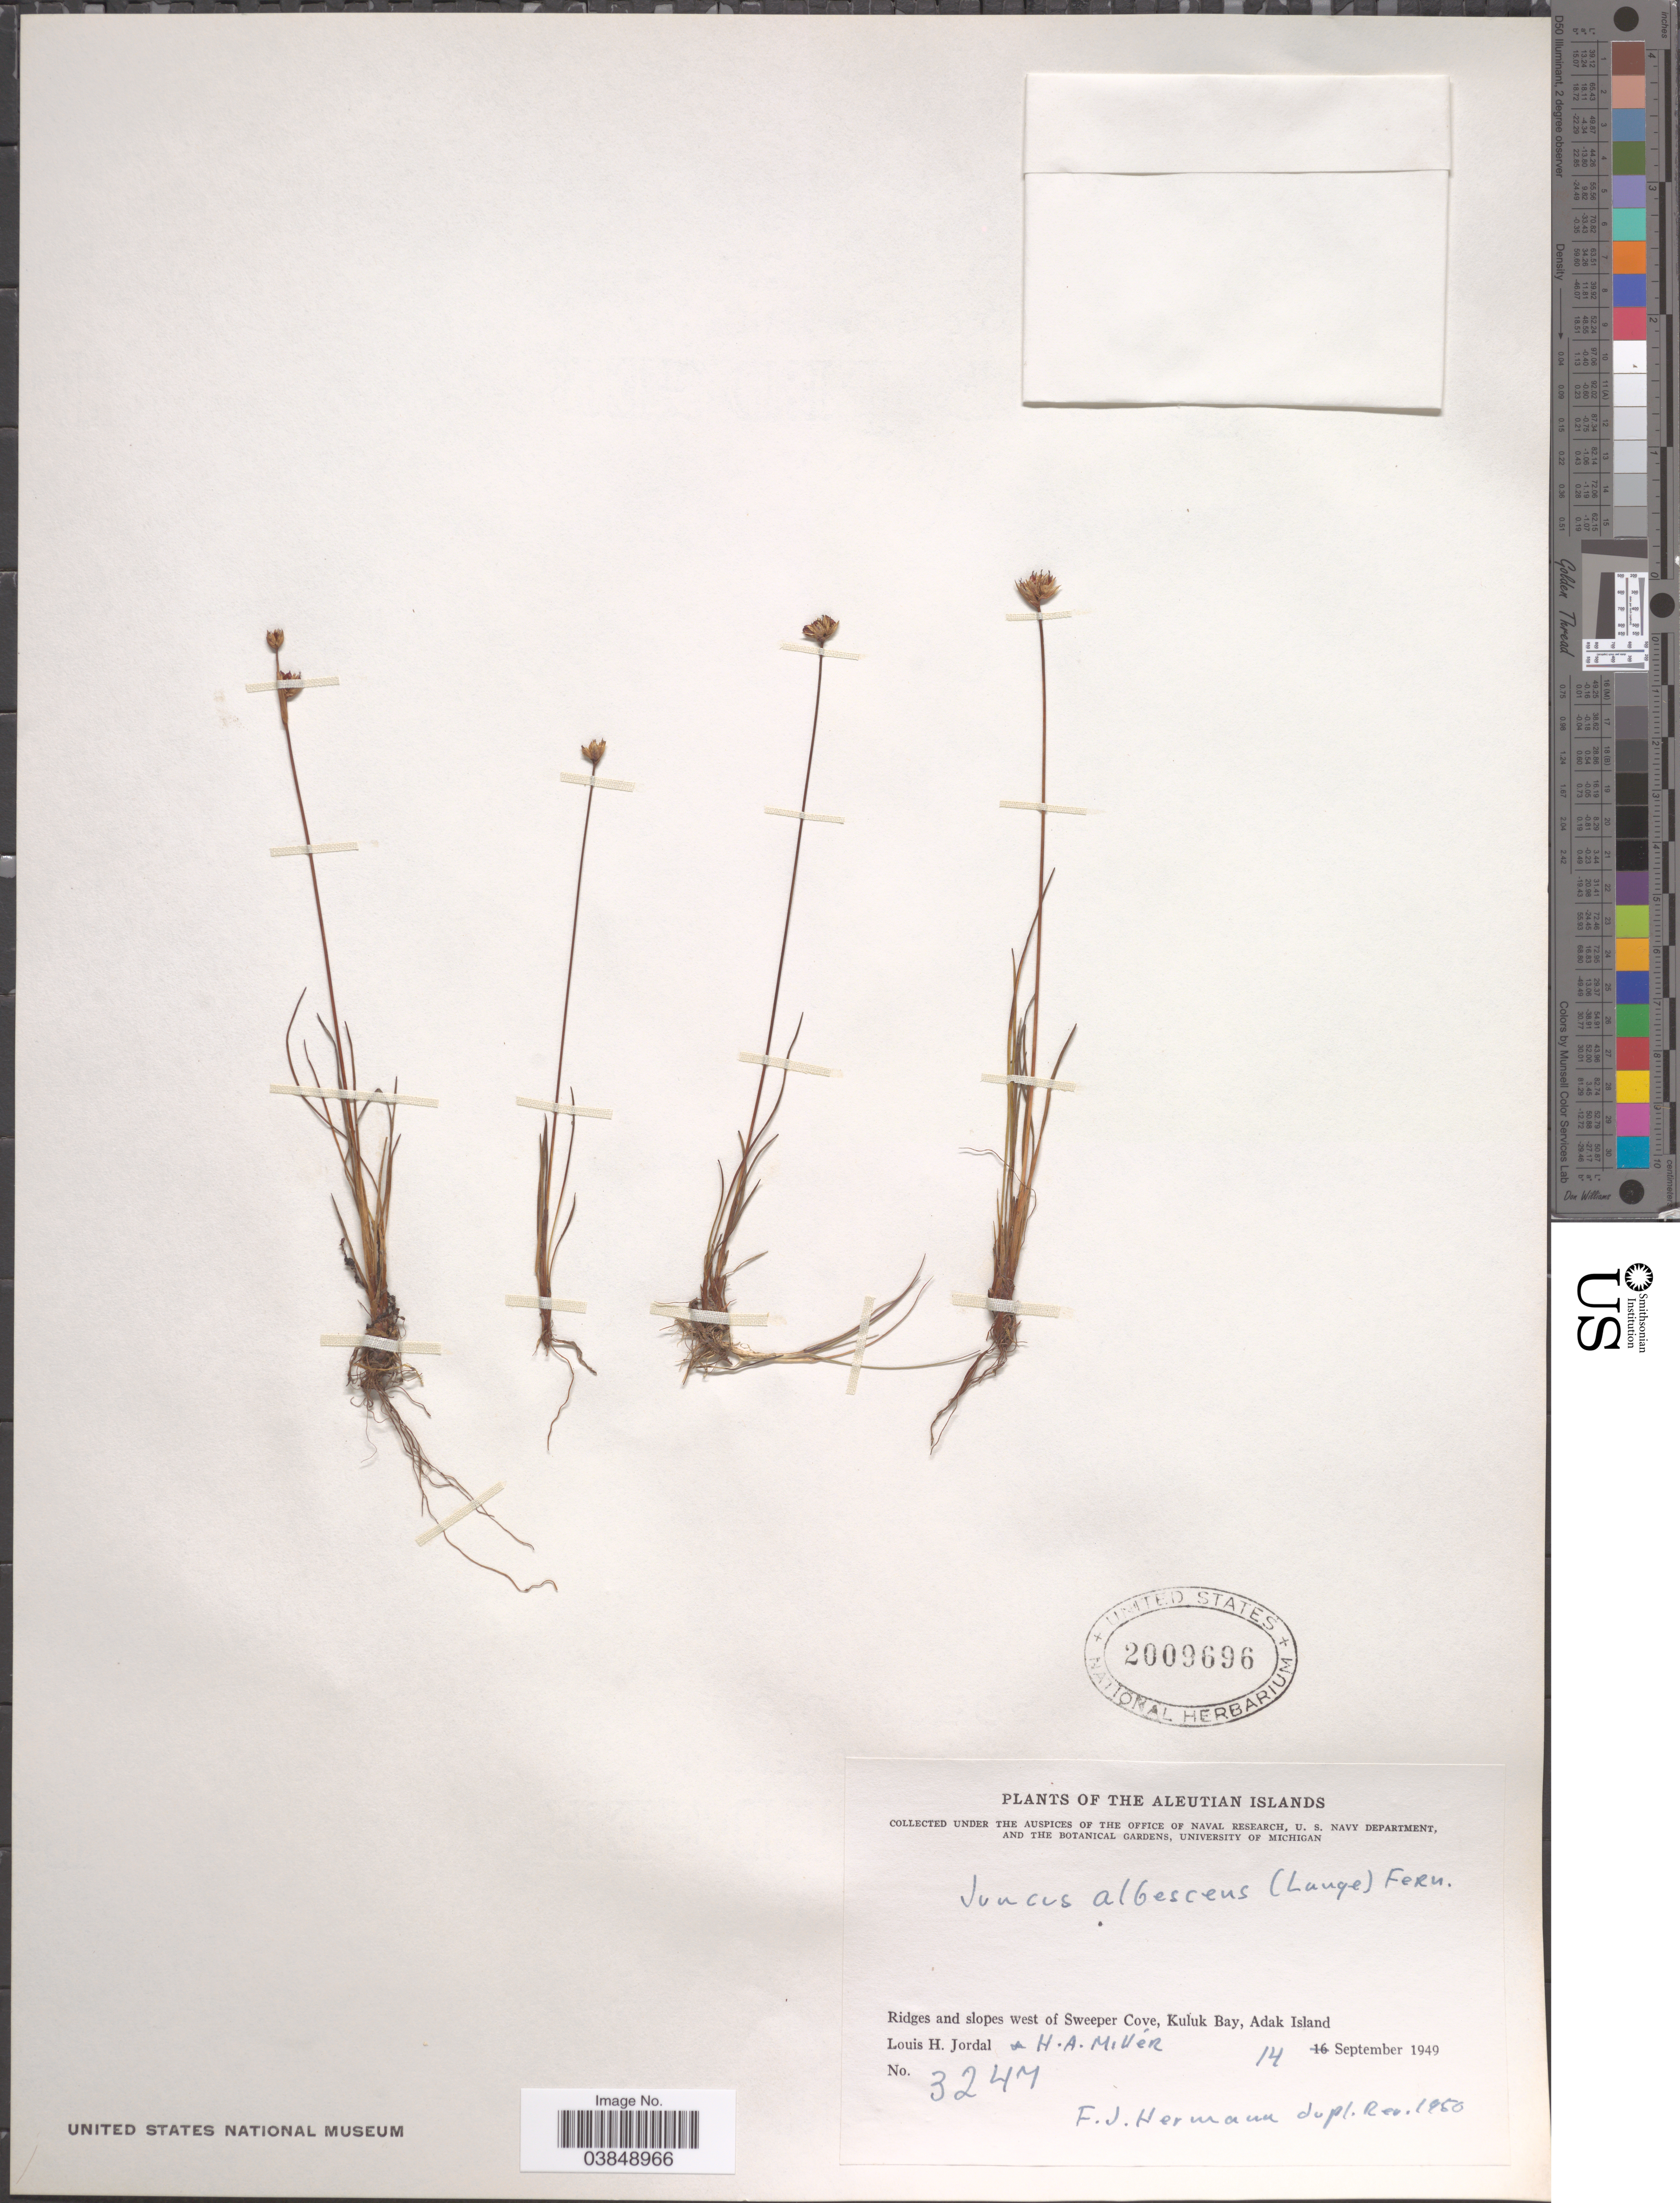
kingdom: Plantae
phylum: Tracheophyta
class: Liliopsida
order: Poales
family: Juncaceae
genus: Juncus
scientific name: Juncus albescens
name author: Fernald & Lange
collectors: L. Jordal & H. A. Miller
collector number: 3247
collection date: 1949-09-14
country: United States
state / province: Alaska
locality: The Aleutian Islands. Ridges and slopes west of Sweeper Cove, Kuluk Bay, Adak Island.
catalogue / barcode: US 2009696